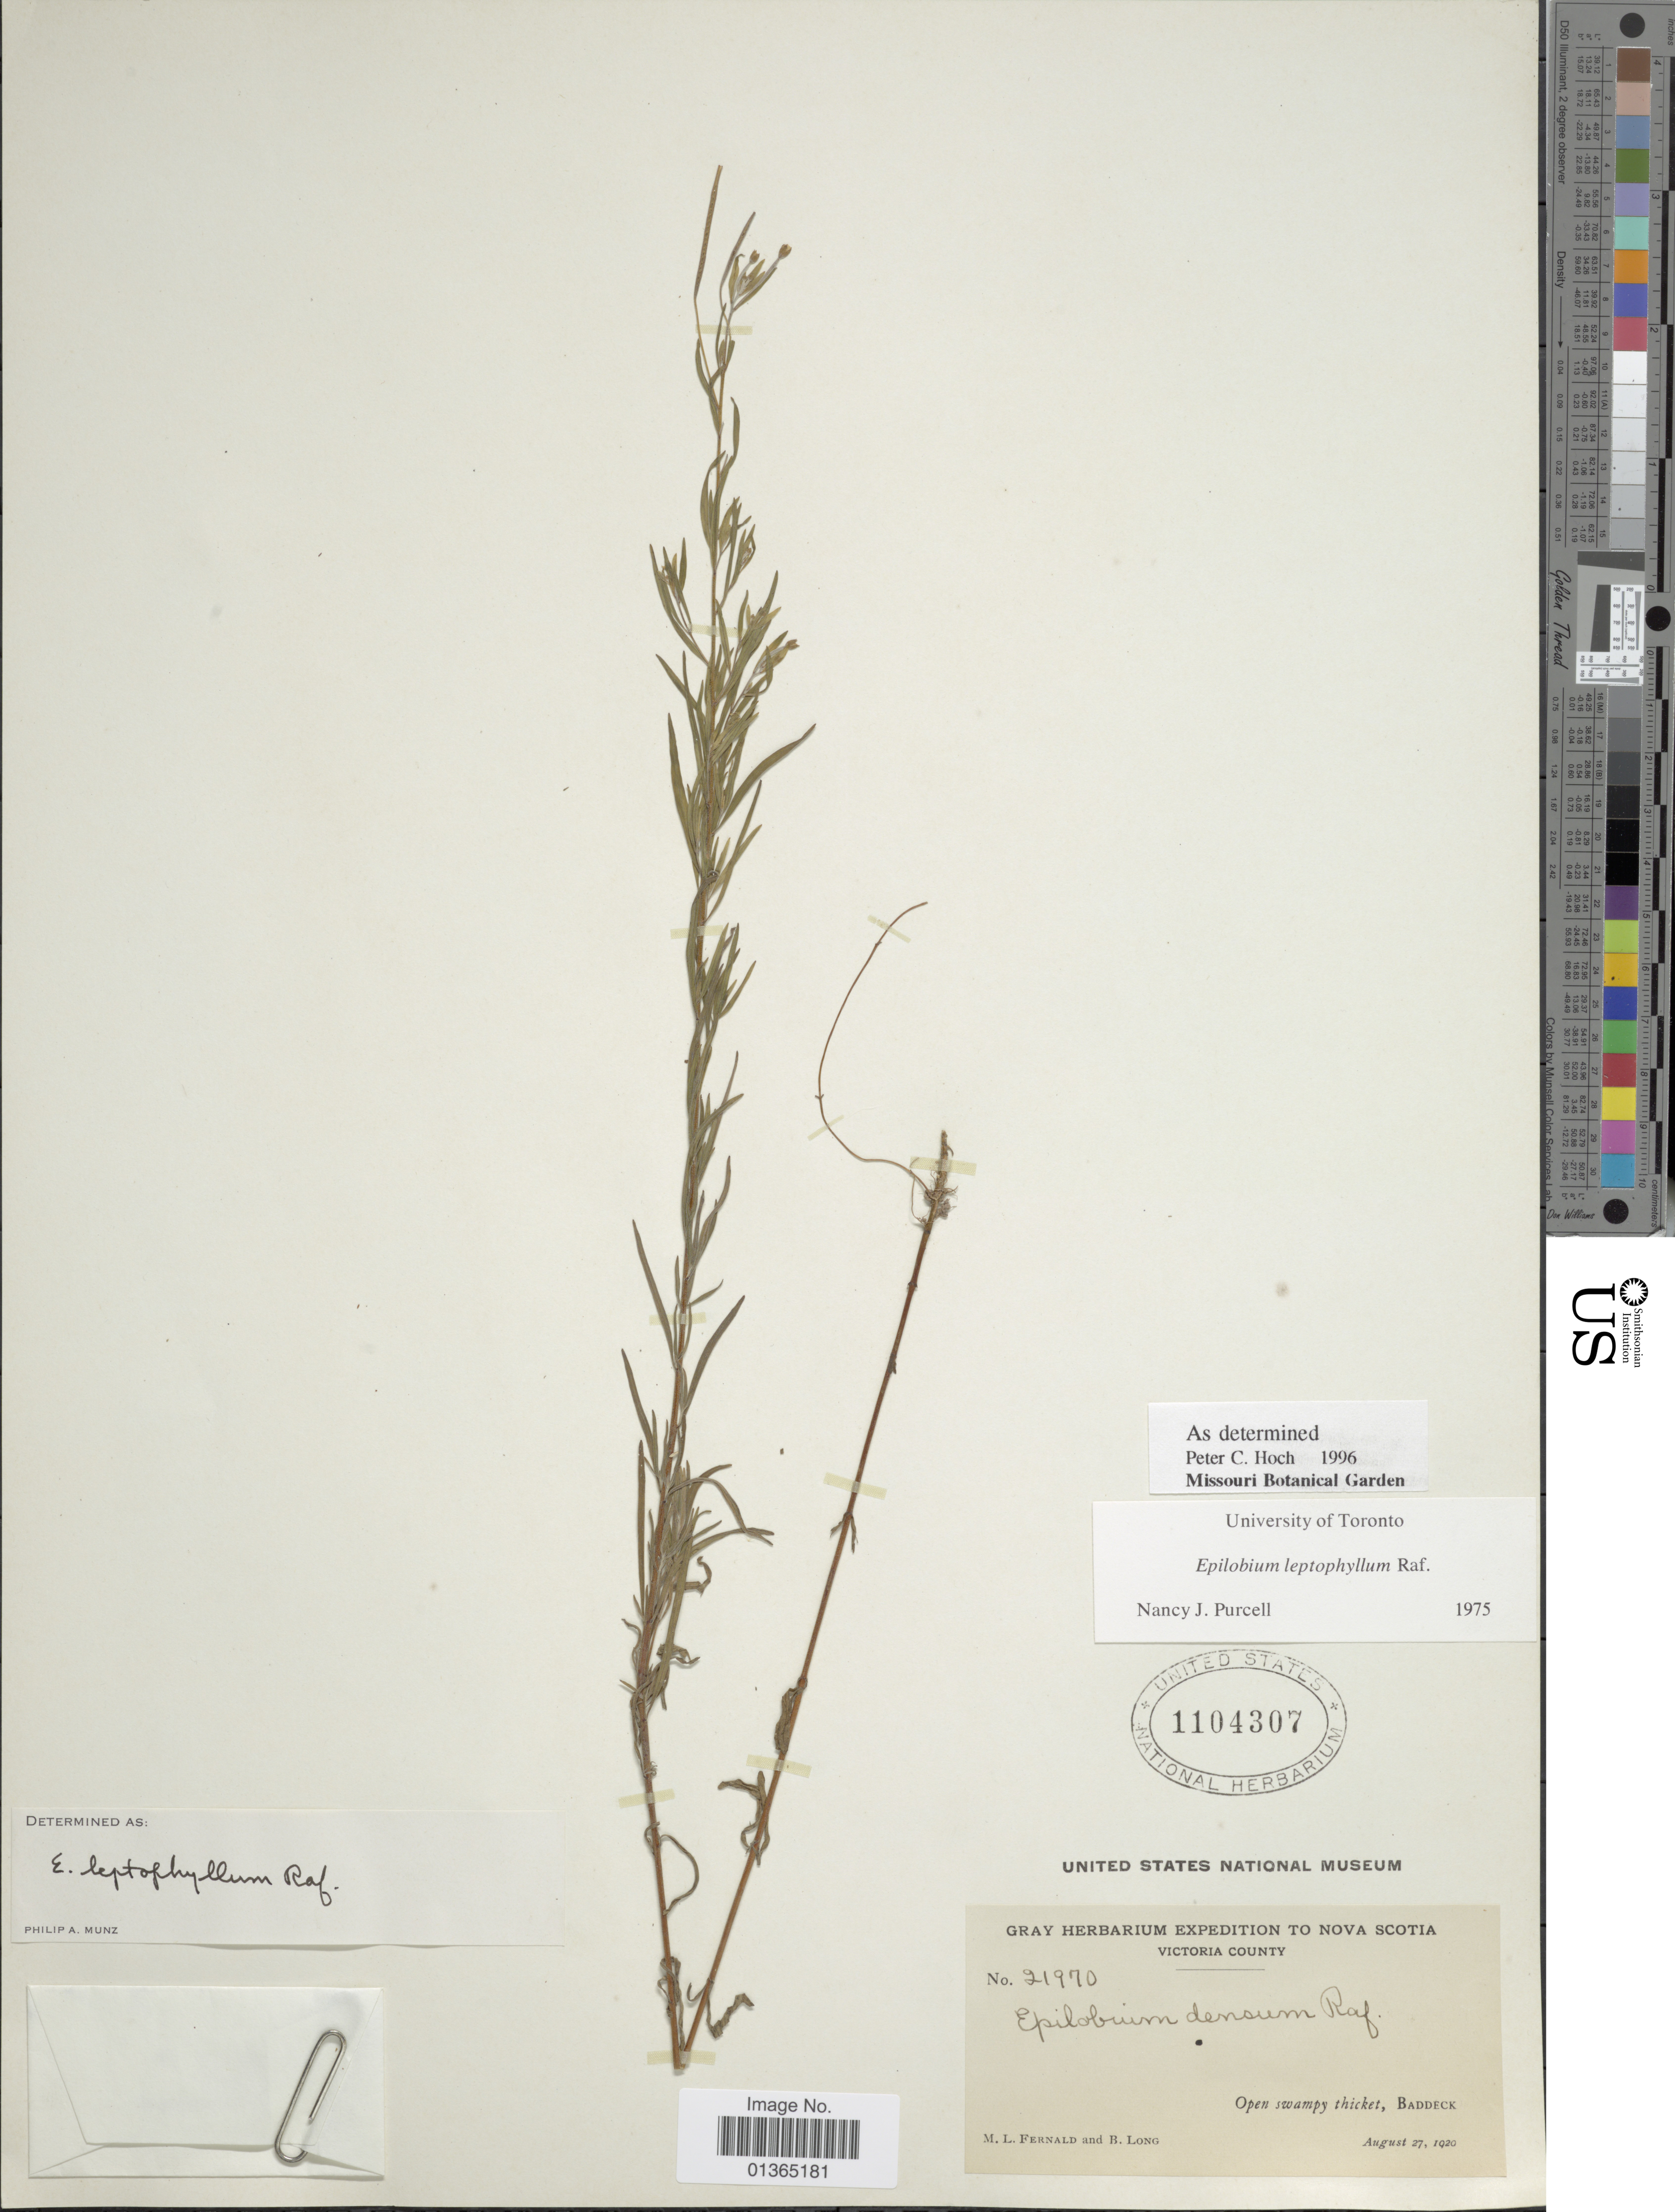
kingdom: Plantae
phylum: Tracheophyta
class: Magnoliopsida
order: Myrtales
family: Onagraceae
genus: Epilobium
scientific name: Epilobium leptophyllum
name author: Raf.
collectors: M. L. Fernald & B. Long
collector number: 21970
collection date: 1920-08-27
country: Canada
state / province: Nova Scotia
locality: Victoria County. Baddeck.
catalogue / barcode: US 1104307